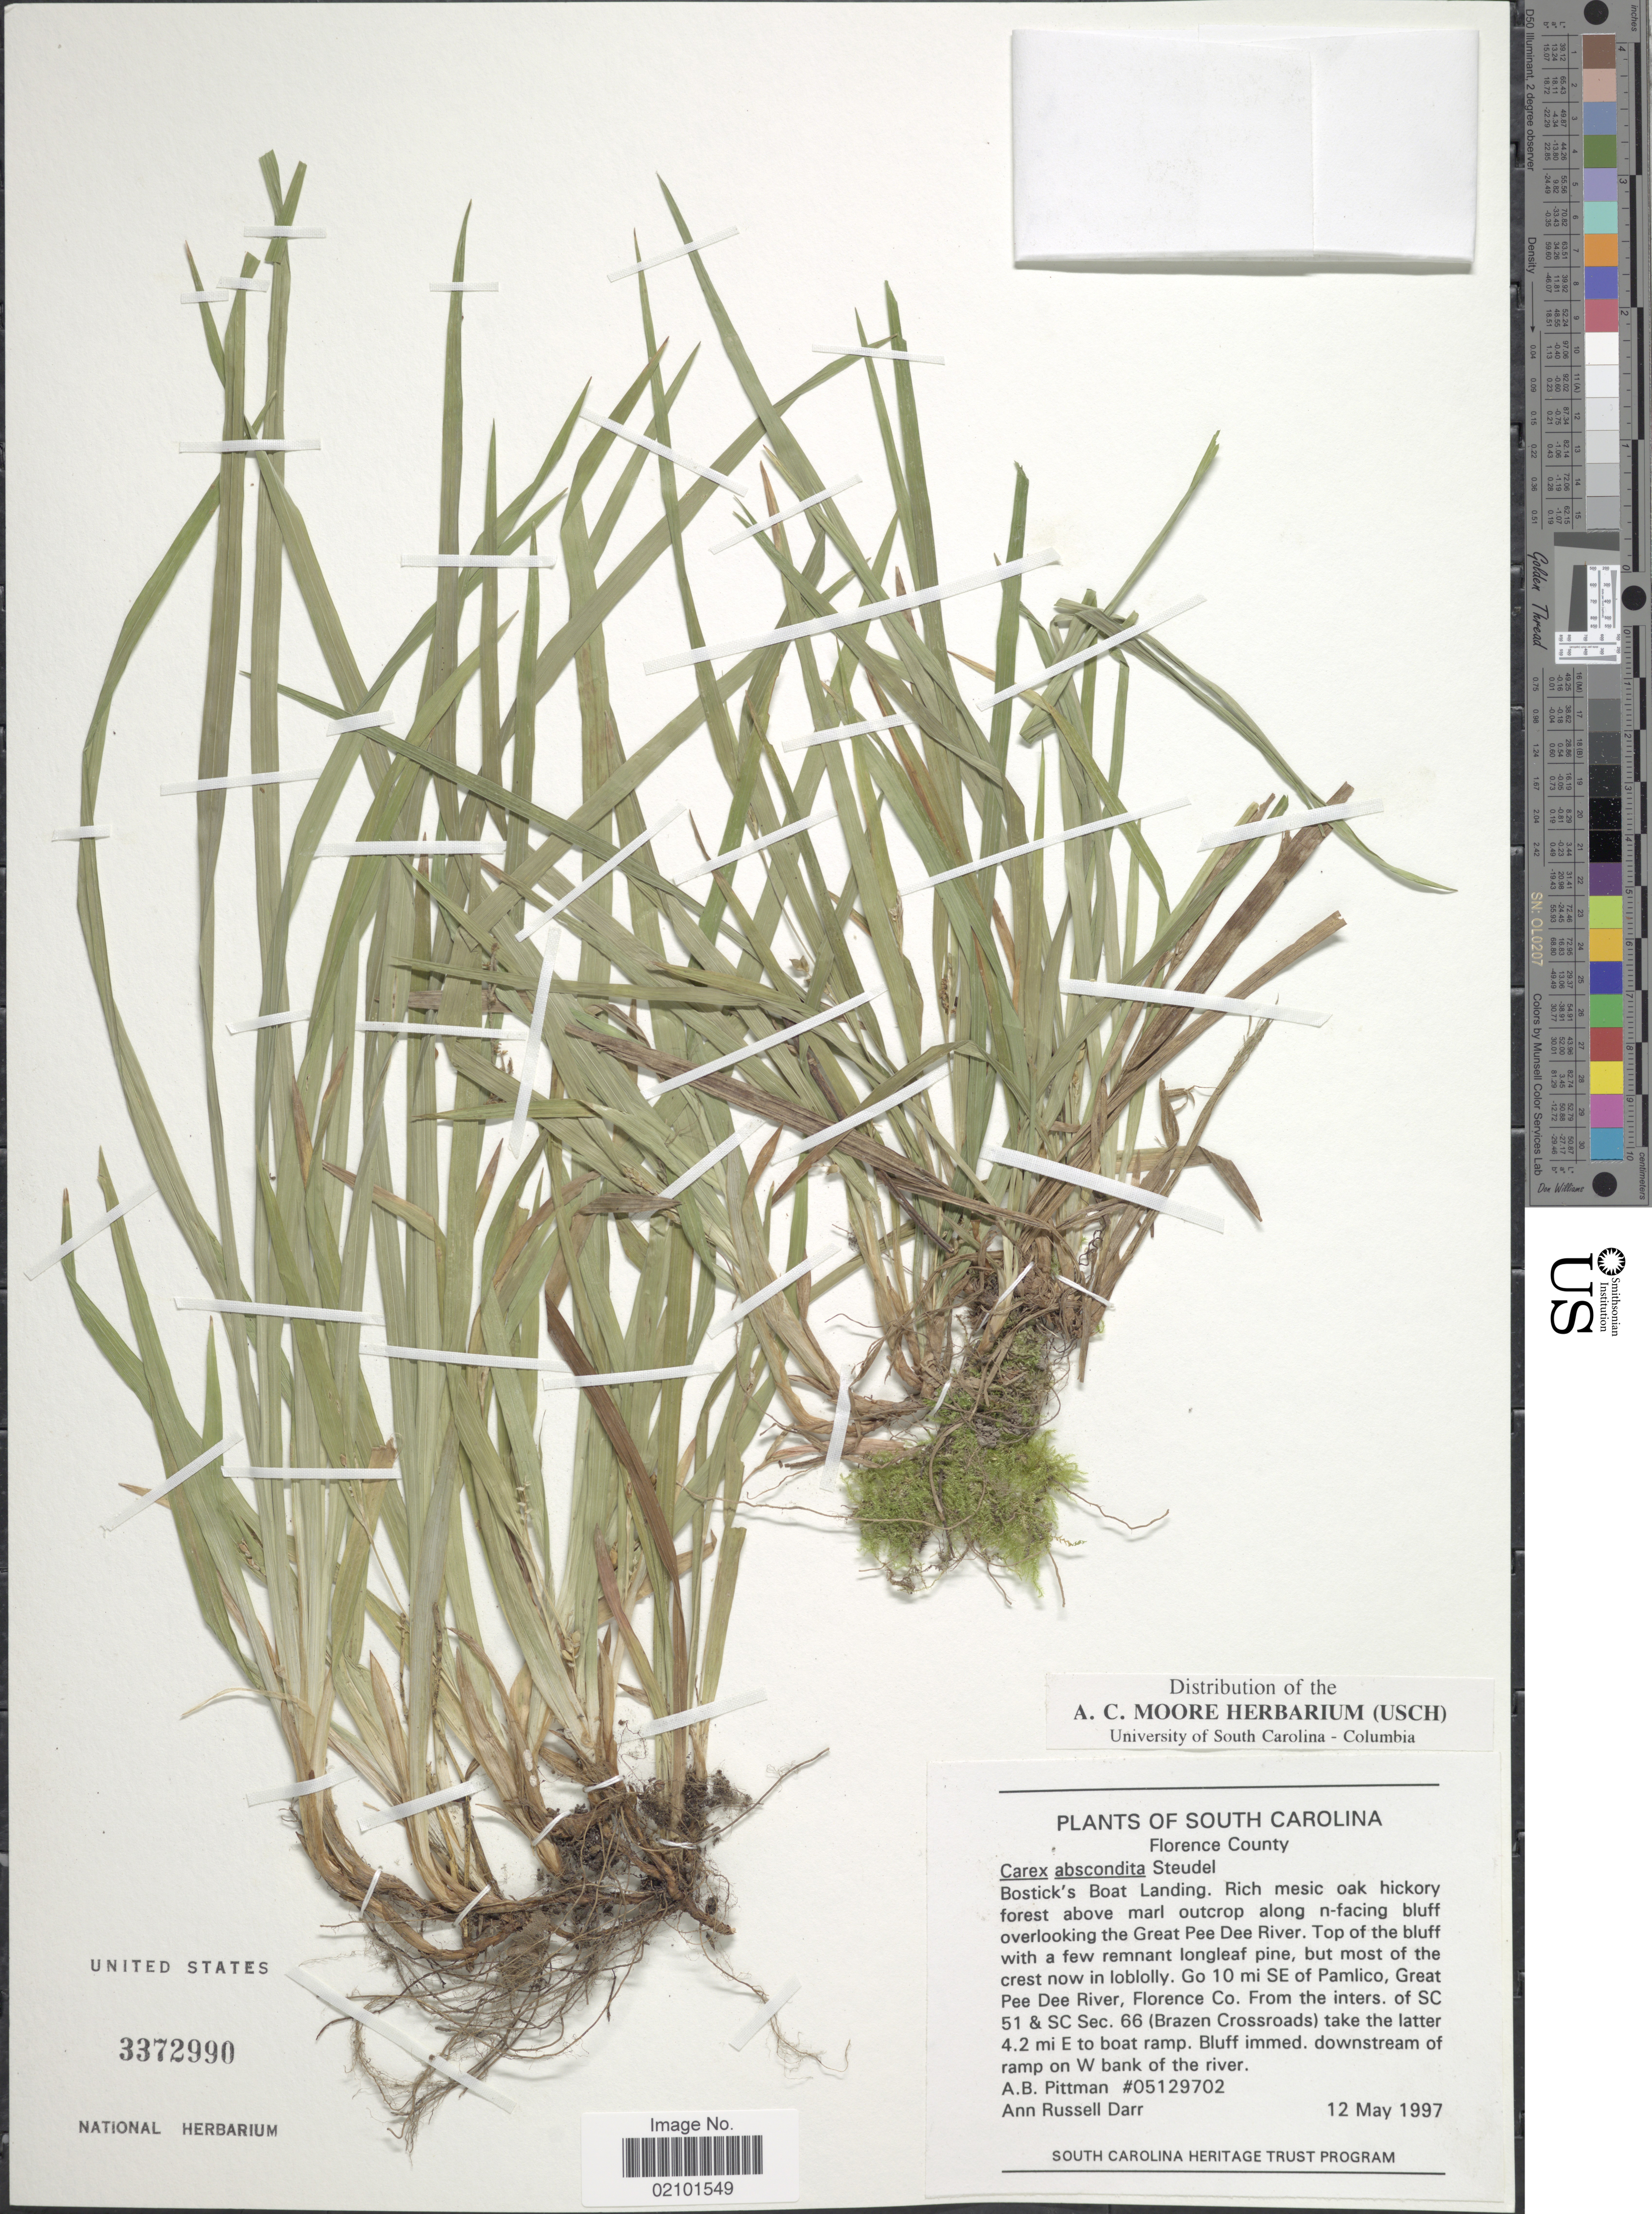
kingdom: Plantae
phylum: Tracheophyta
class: Liliopsida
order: Poales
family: Cyperaceae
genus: Carex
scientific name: Carex abscondita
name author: Mack.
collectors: A. B. Pittman & A. Darr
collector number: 05129702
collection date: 1997-05-12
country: United States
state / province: South Carolina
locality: Florence County. Bostick's Boat Landing, Forest above marl outcrop along n-facing bluff overlooking the Great Pee Dee River, Top of the bluff with a few remnant longleaf pine, but most of the crest now in loblolly. Go 10 mi SE of Pamlico, Great Dee River, Florence Co. From the inters. of SC 51 & SC SEc. 66 (Brazen Crossroads) take the latter 4.2 mi E of boat ramp. Bluff immed downstream of ramp on W bank of the river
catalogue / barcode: US 3372990